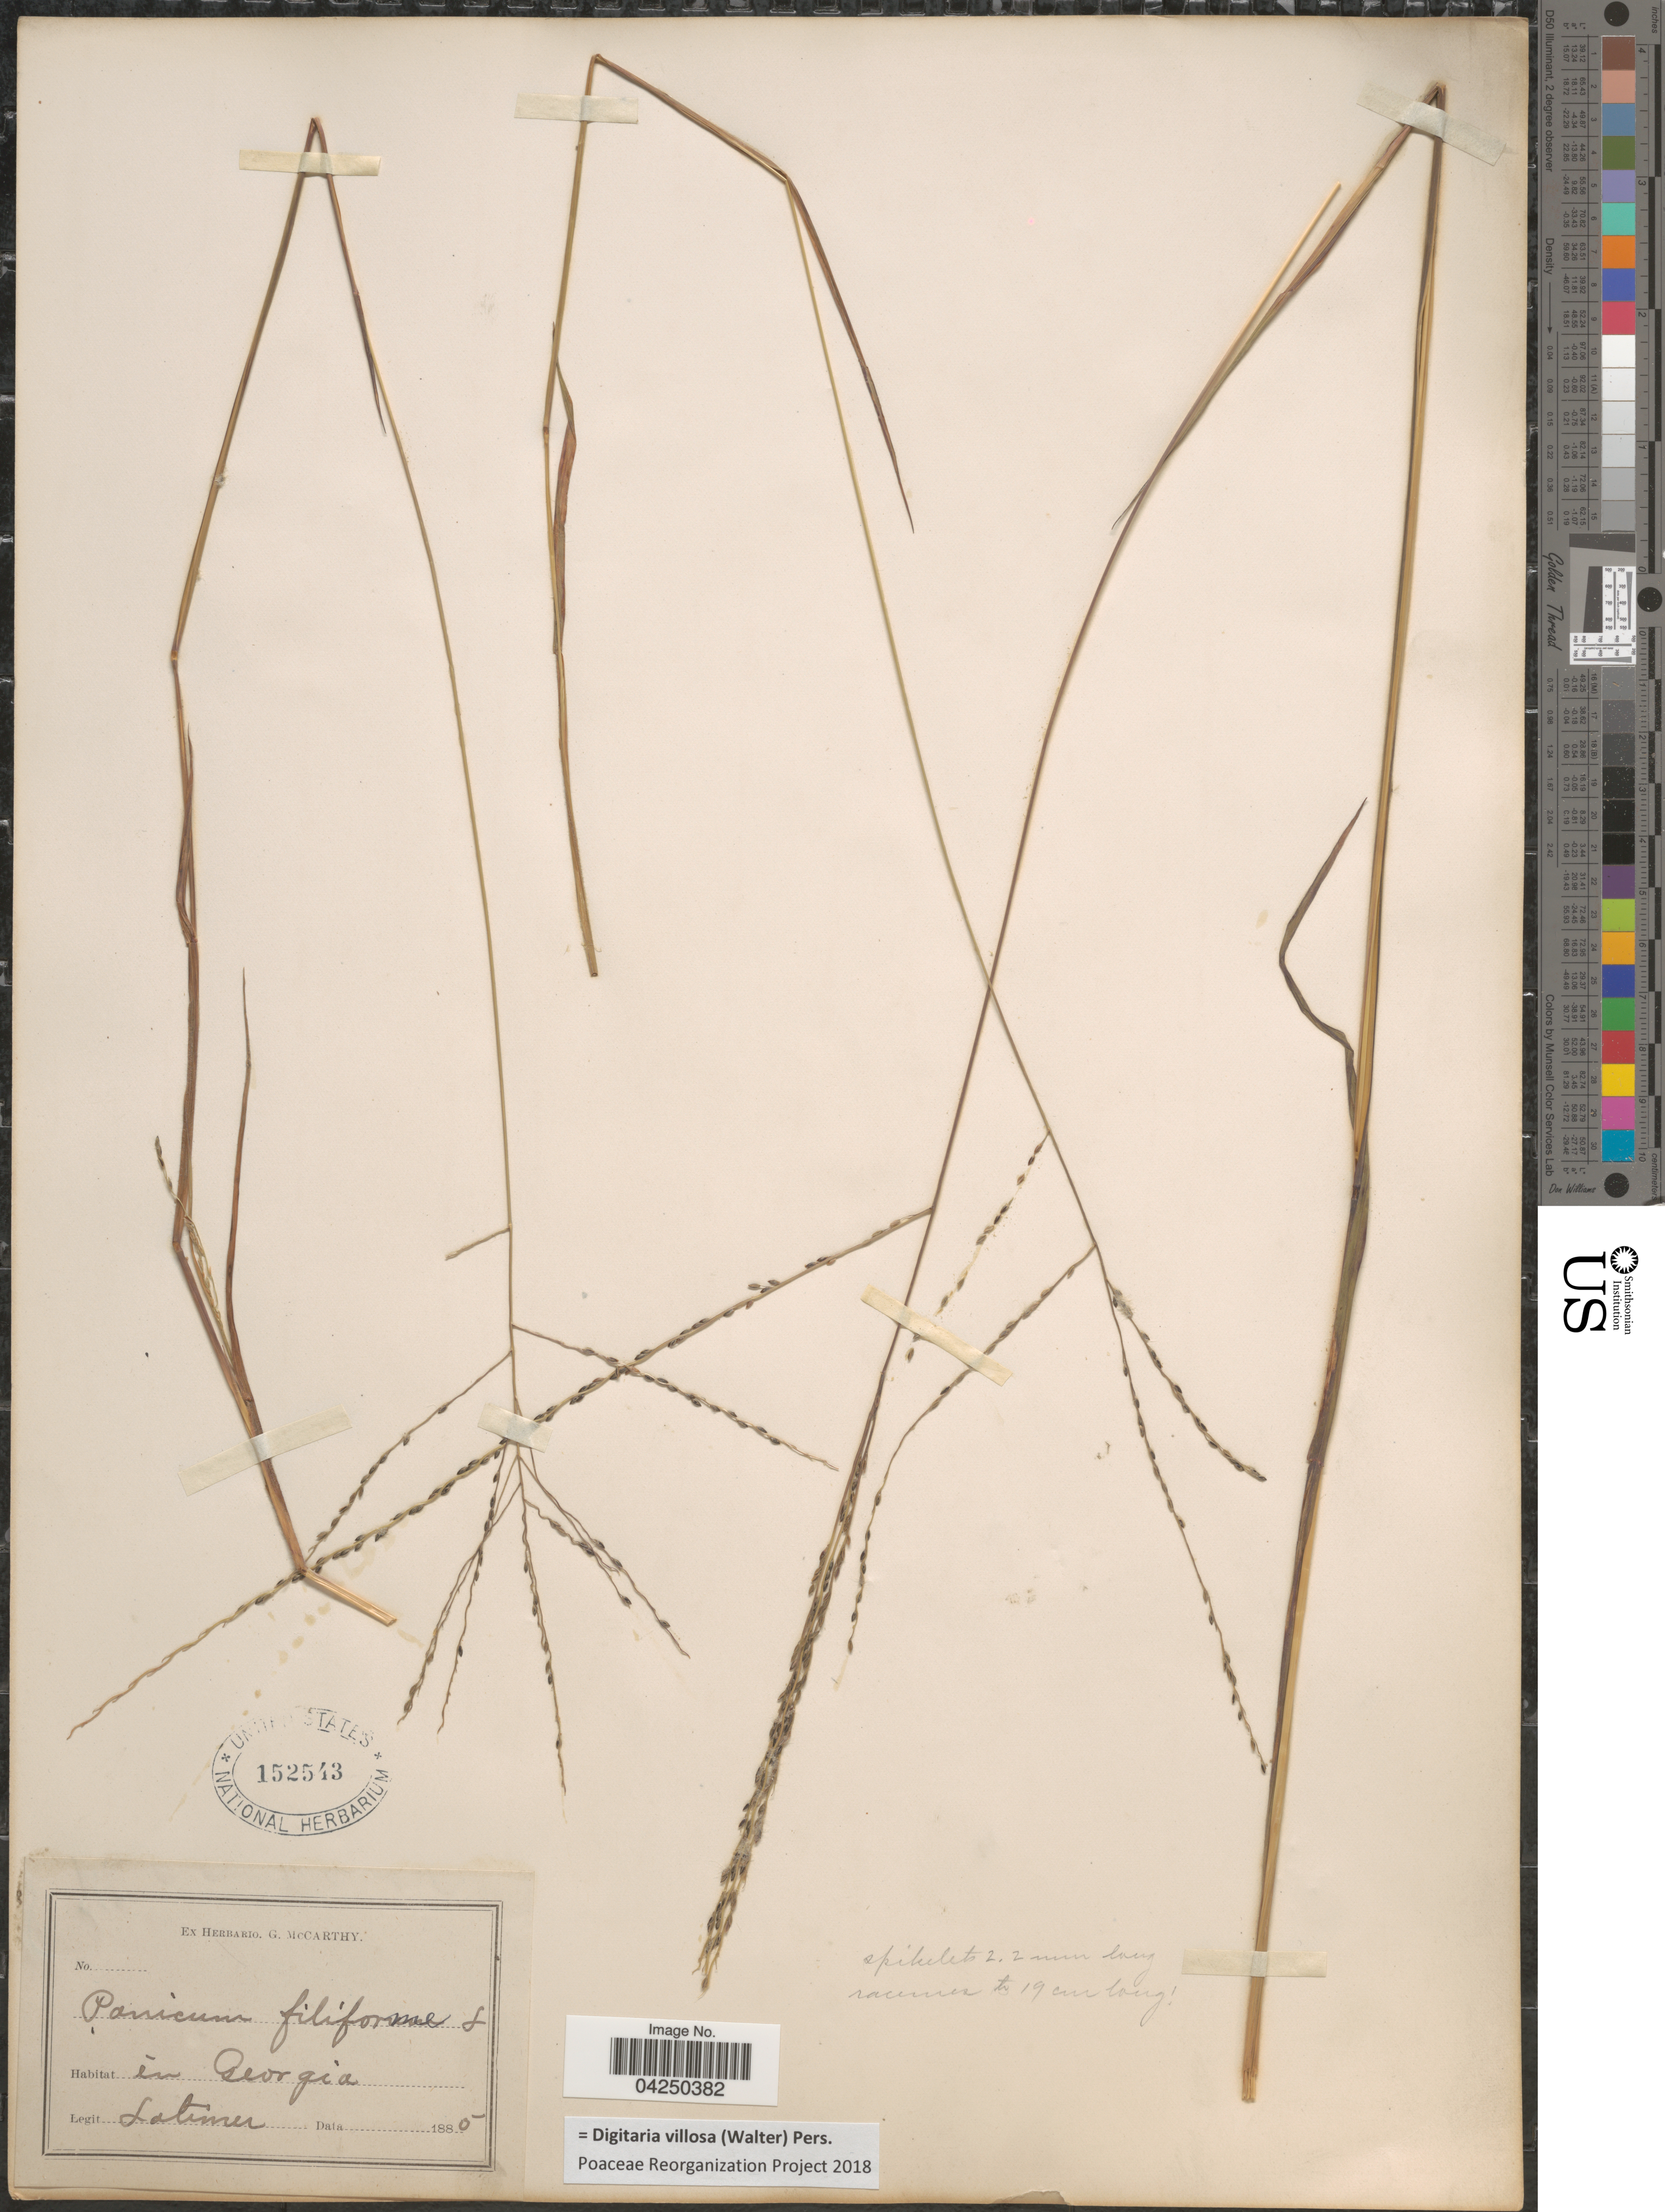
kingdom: Plantae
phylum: Tracheophyta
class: Liliopsida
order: Poales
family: Poaceae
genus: Digitaria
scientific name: Digitaria villosa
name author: (Walter) Pers.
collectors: Latimer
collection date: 1885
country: United States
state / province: Georgia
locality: In Georgia.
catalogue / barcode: US 152543